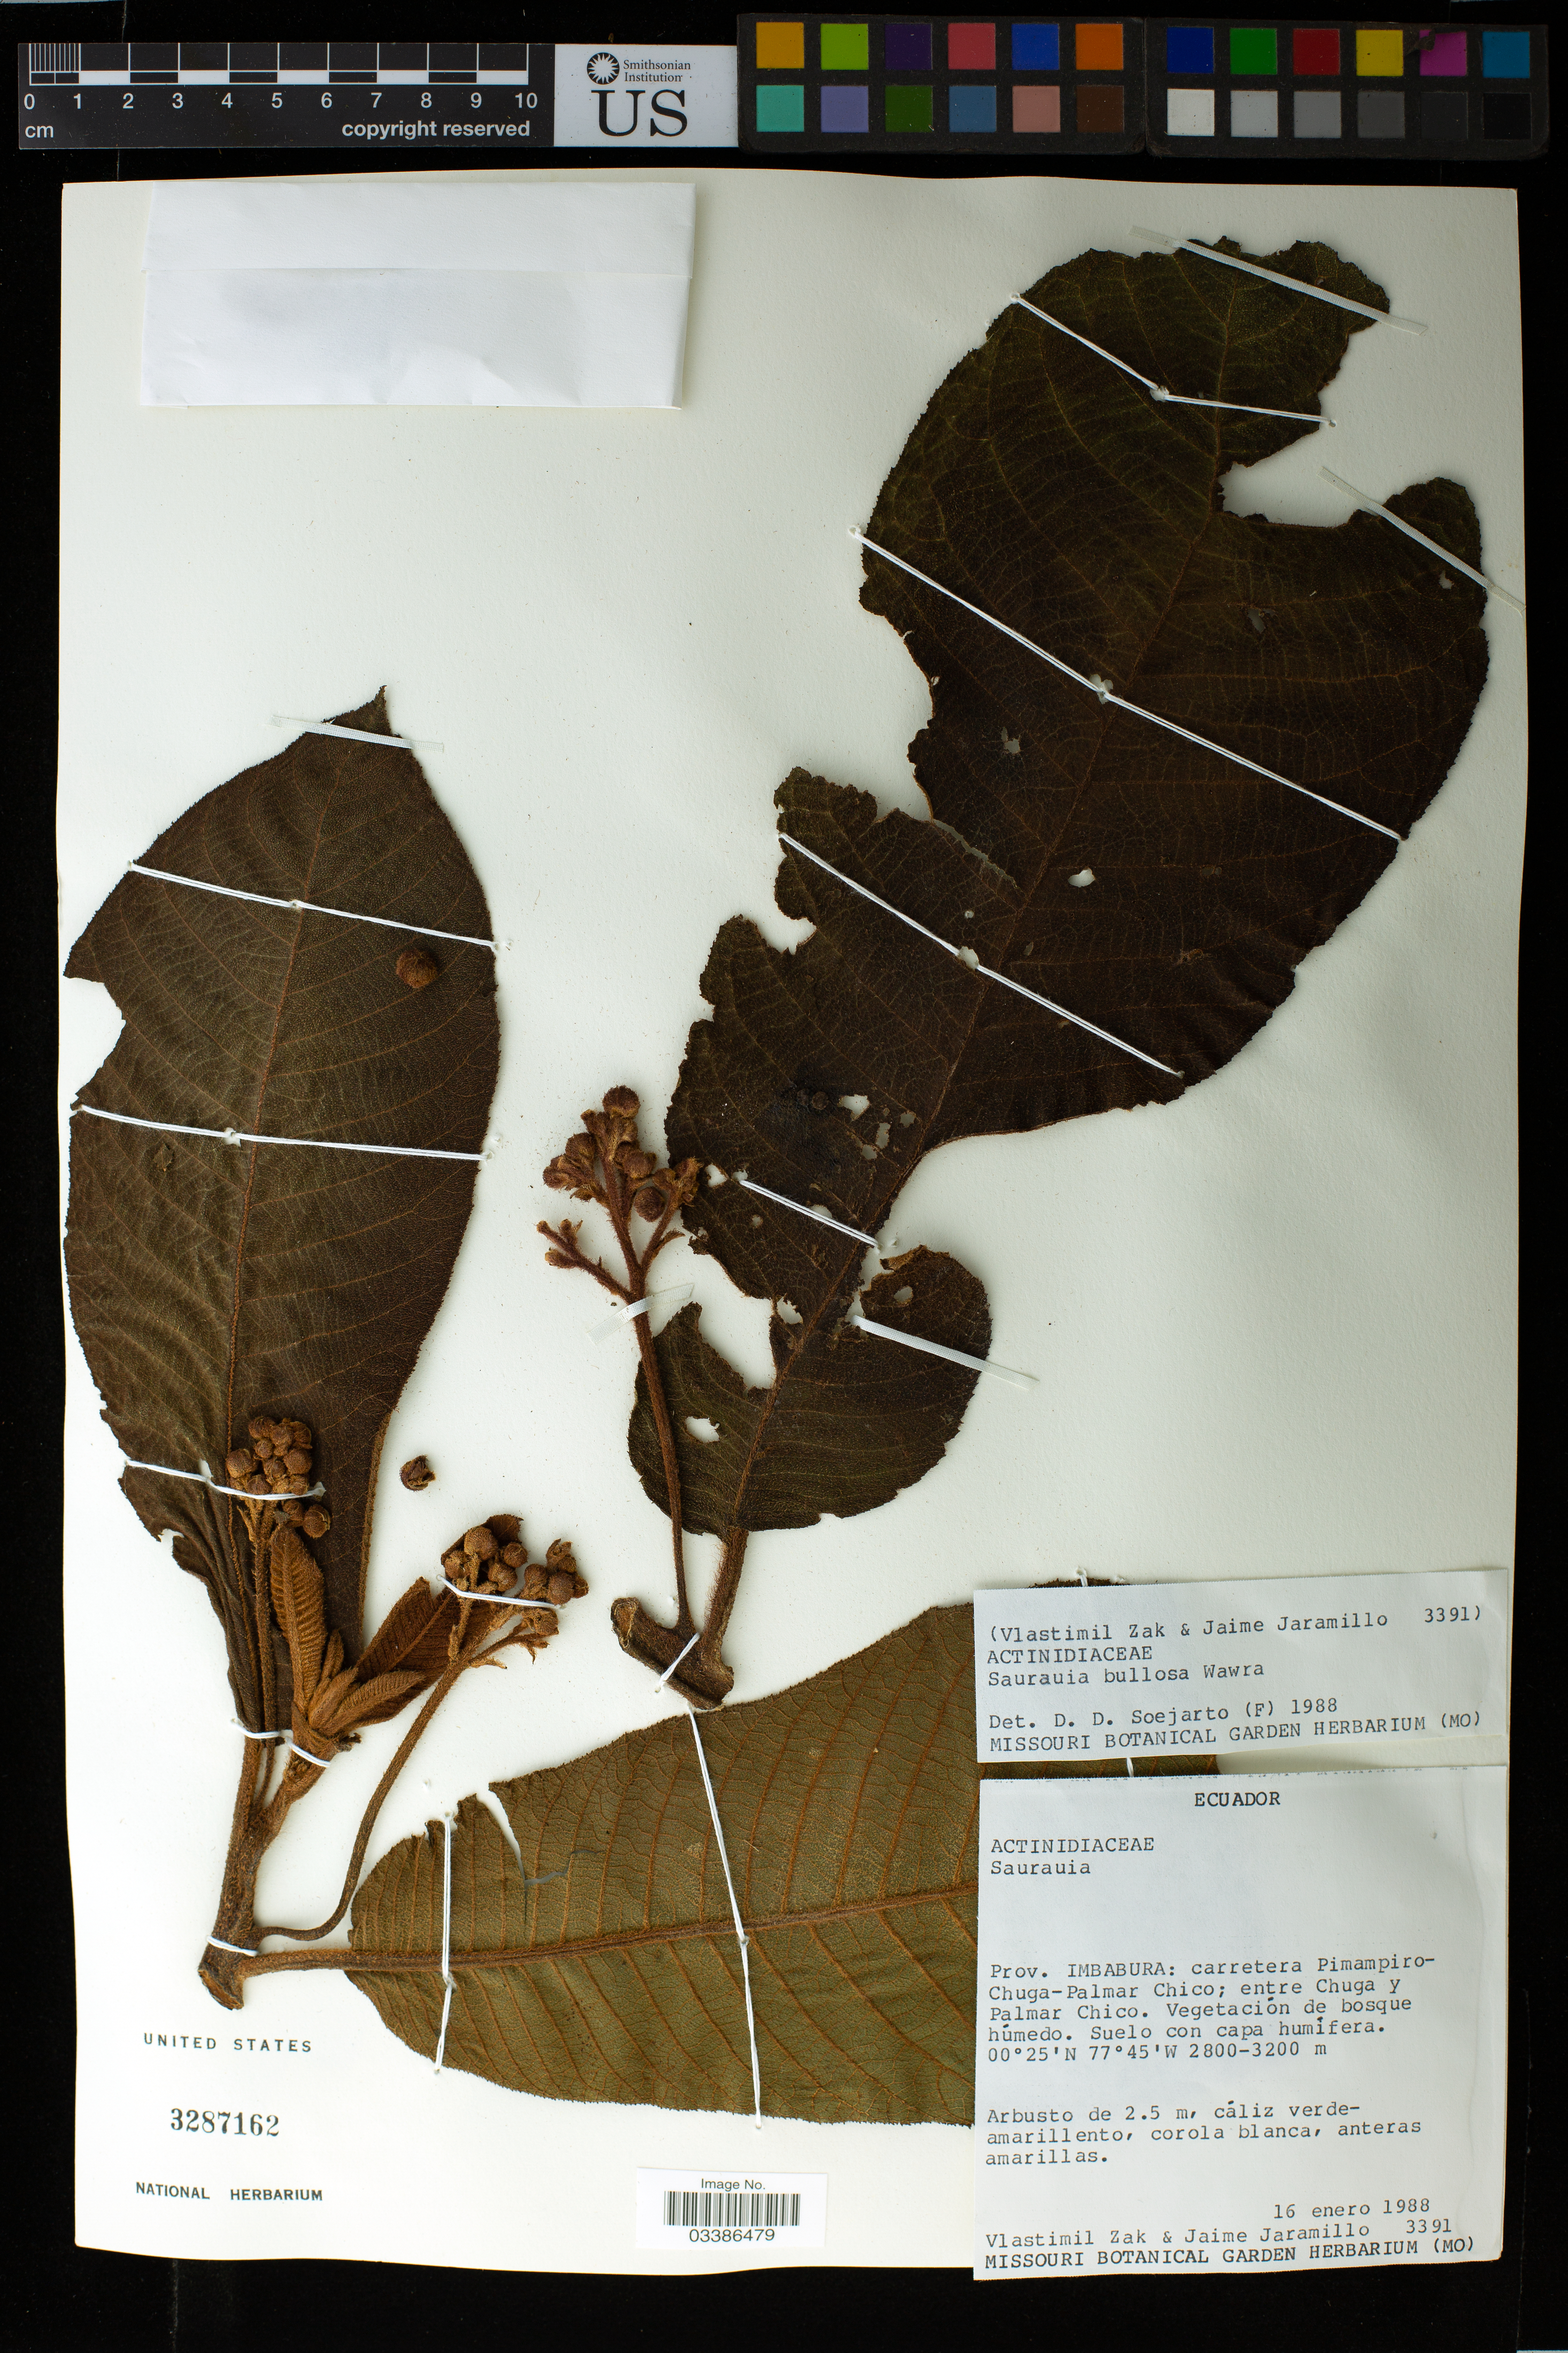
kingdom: Plantae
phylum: Tracheophyta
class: Magnoliopsida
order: Ericales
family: Actinidiaceae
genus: Saurauia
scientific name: Saurauia bullosa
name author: Wawra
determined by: Soejarto, D. D.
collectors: V. Zak & J. L. Jaramillo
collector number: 3391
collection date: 1988-01-16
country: Ecuador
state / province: Imbabura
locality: carretera Pimampiro-Chuga-Palmar Chico; entre Chuga y Palmar Chico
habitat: Vegetacion de bosque humedo. Suelo con capa humifera.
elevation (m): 2800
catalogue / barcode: US 3287162